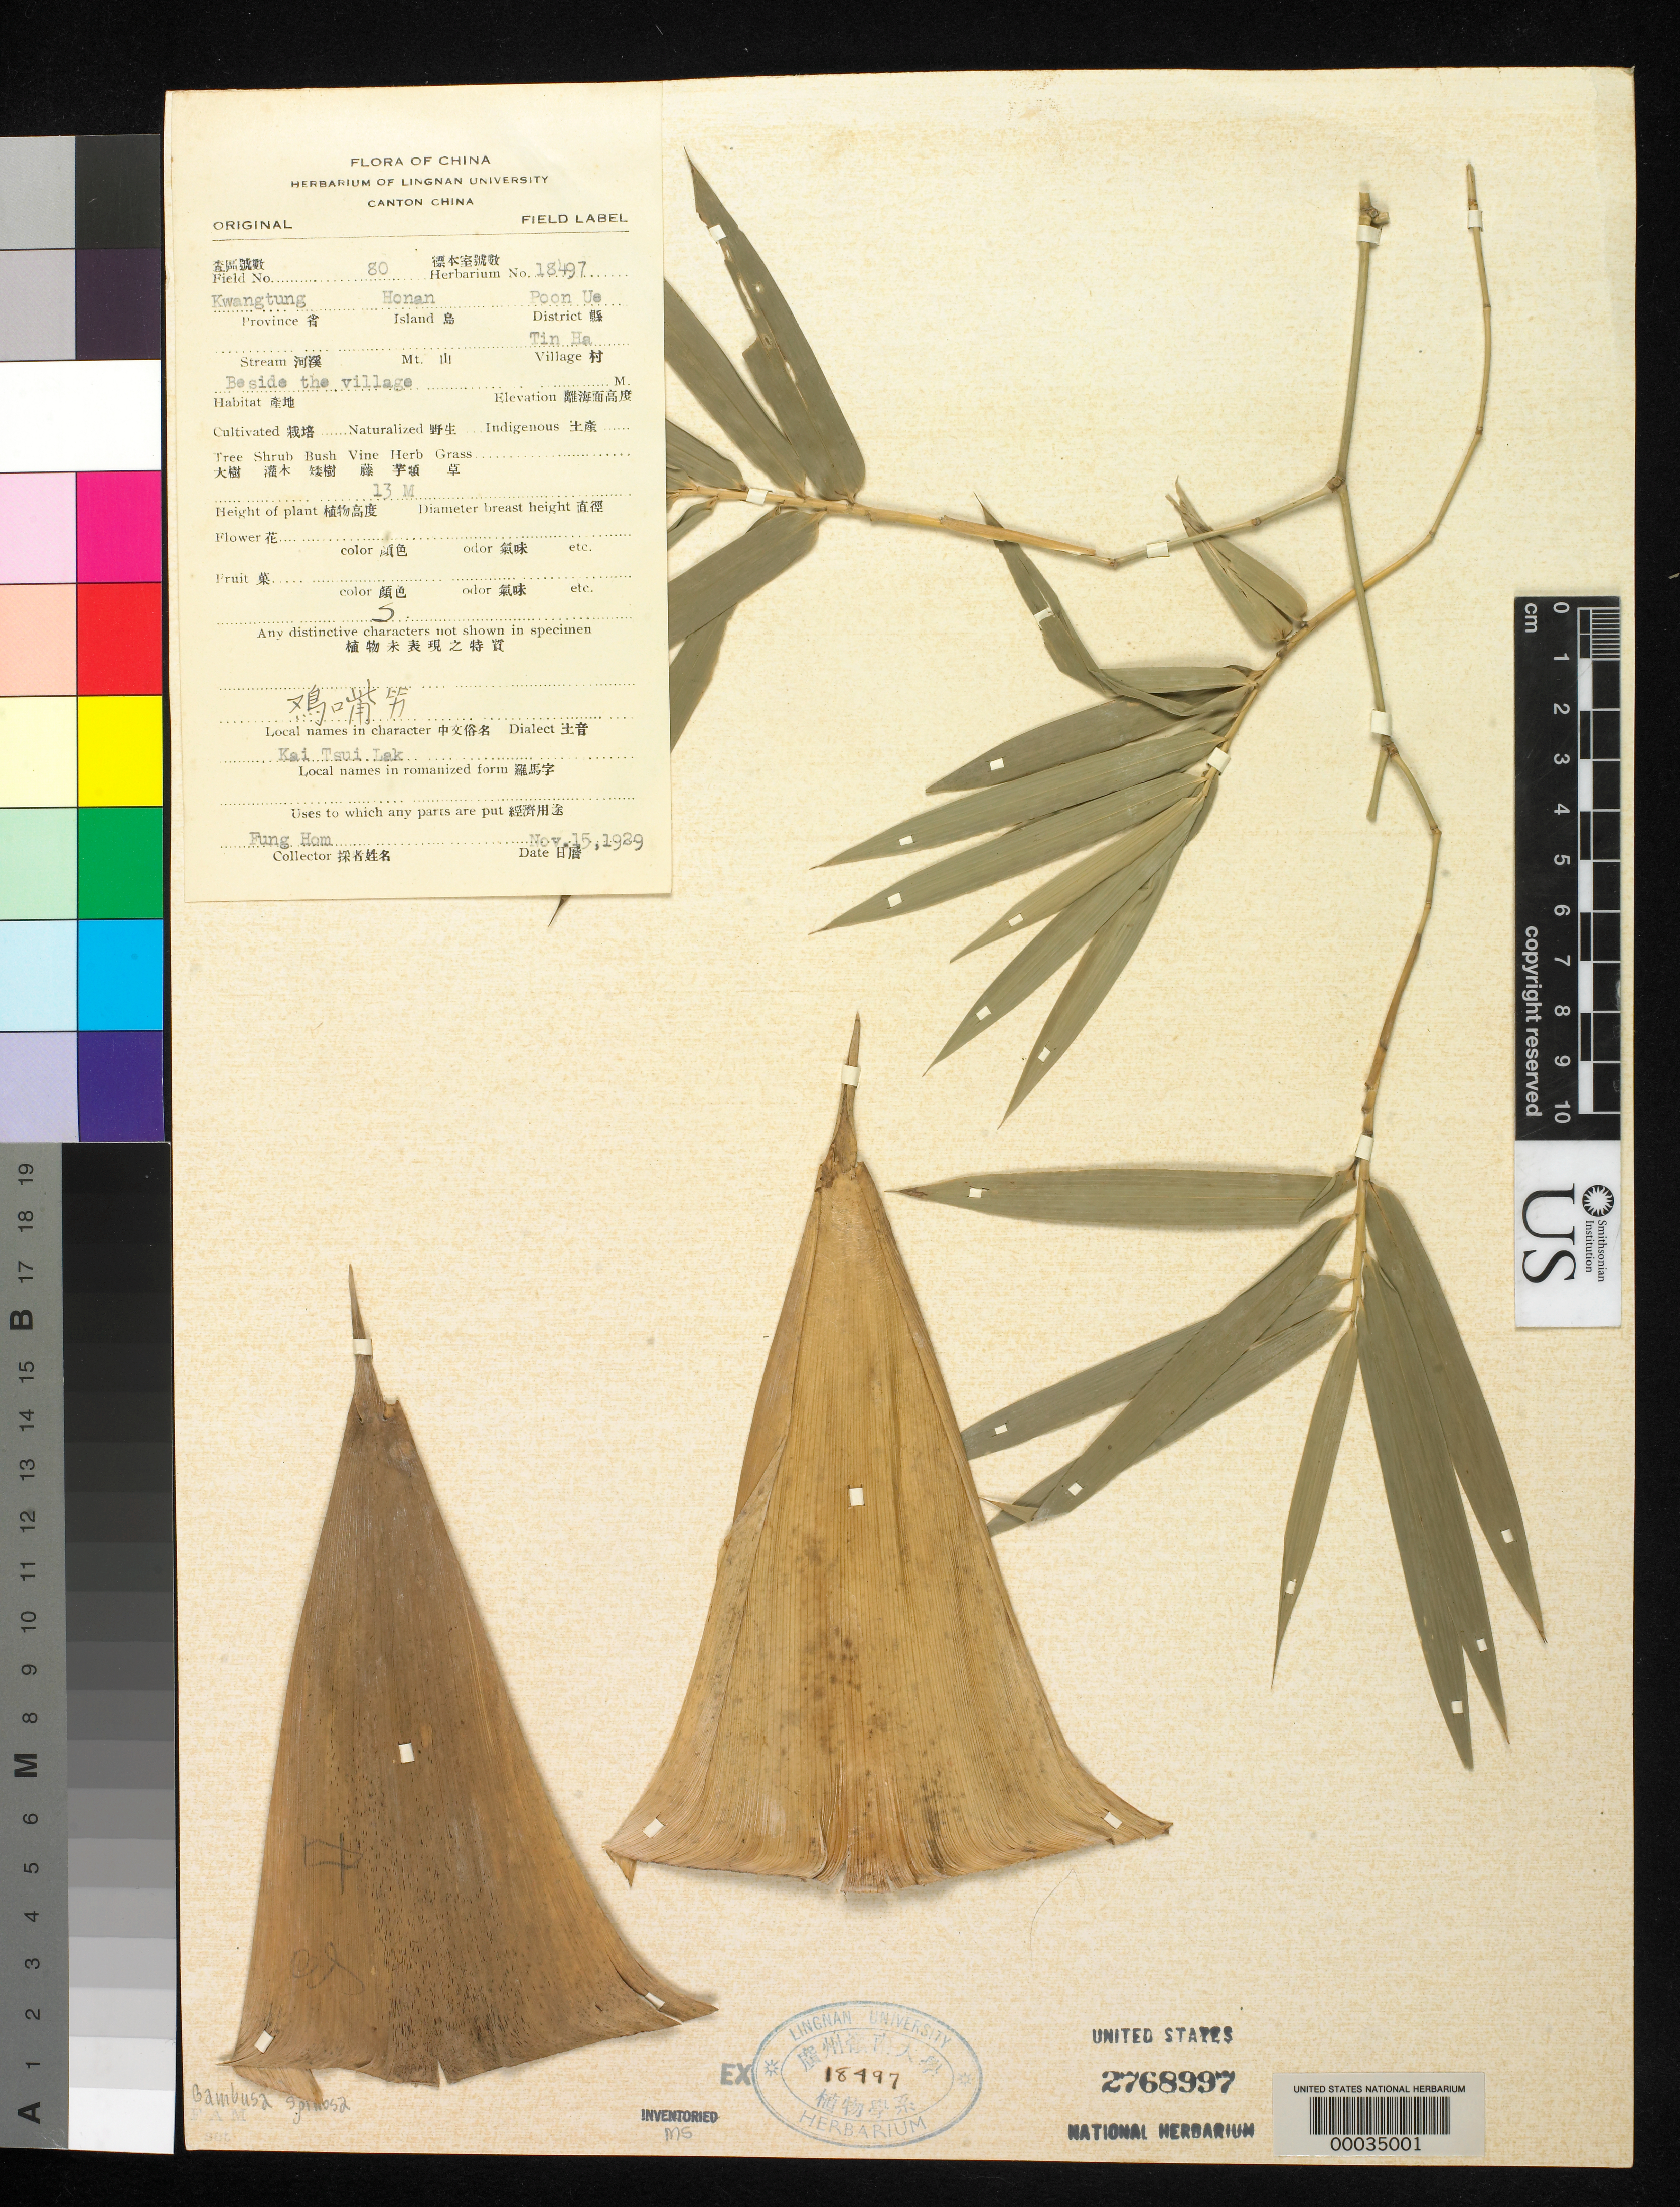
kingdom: Plantae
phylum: Tracheophyta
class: Liliopsida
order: Poales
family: Poaceae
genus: Bambusa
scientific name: Bambusa spinosa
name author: Roxb.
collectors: H. L. Fung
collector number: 80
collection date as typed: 15 Nov 1929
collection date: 1929-11-15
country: China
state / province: Guangdong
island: Honan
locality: Tin ha, honan isl, poon ue dist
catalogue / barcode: US 2768997